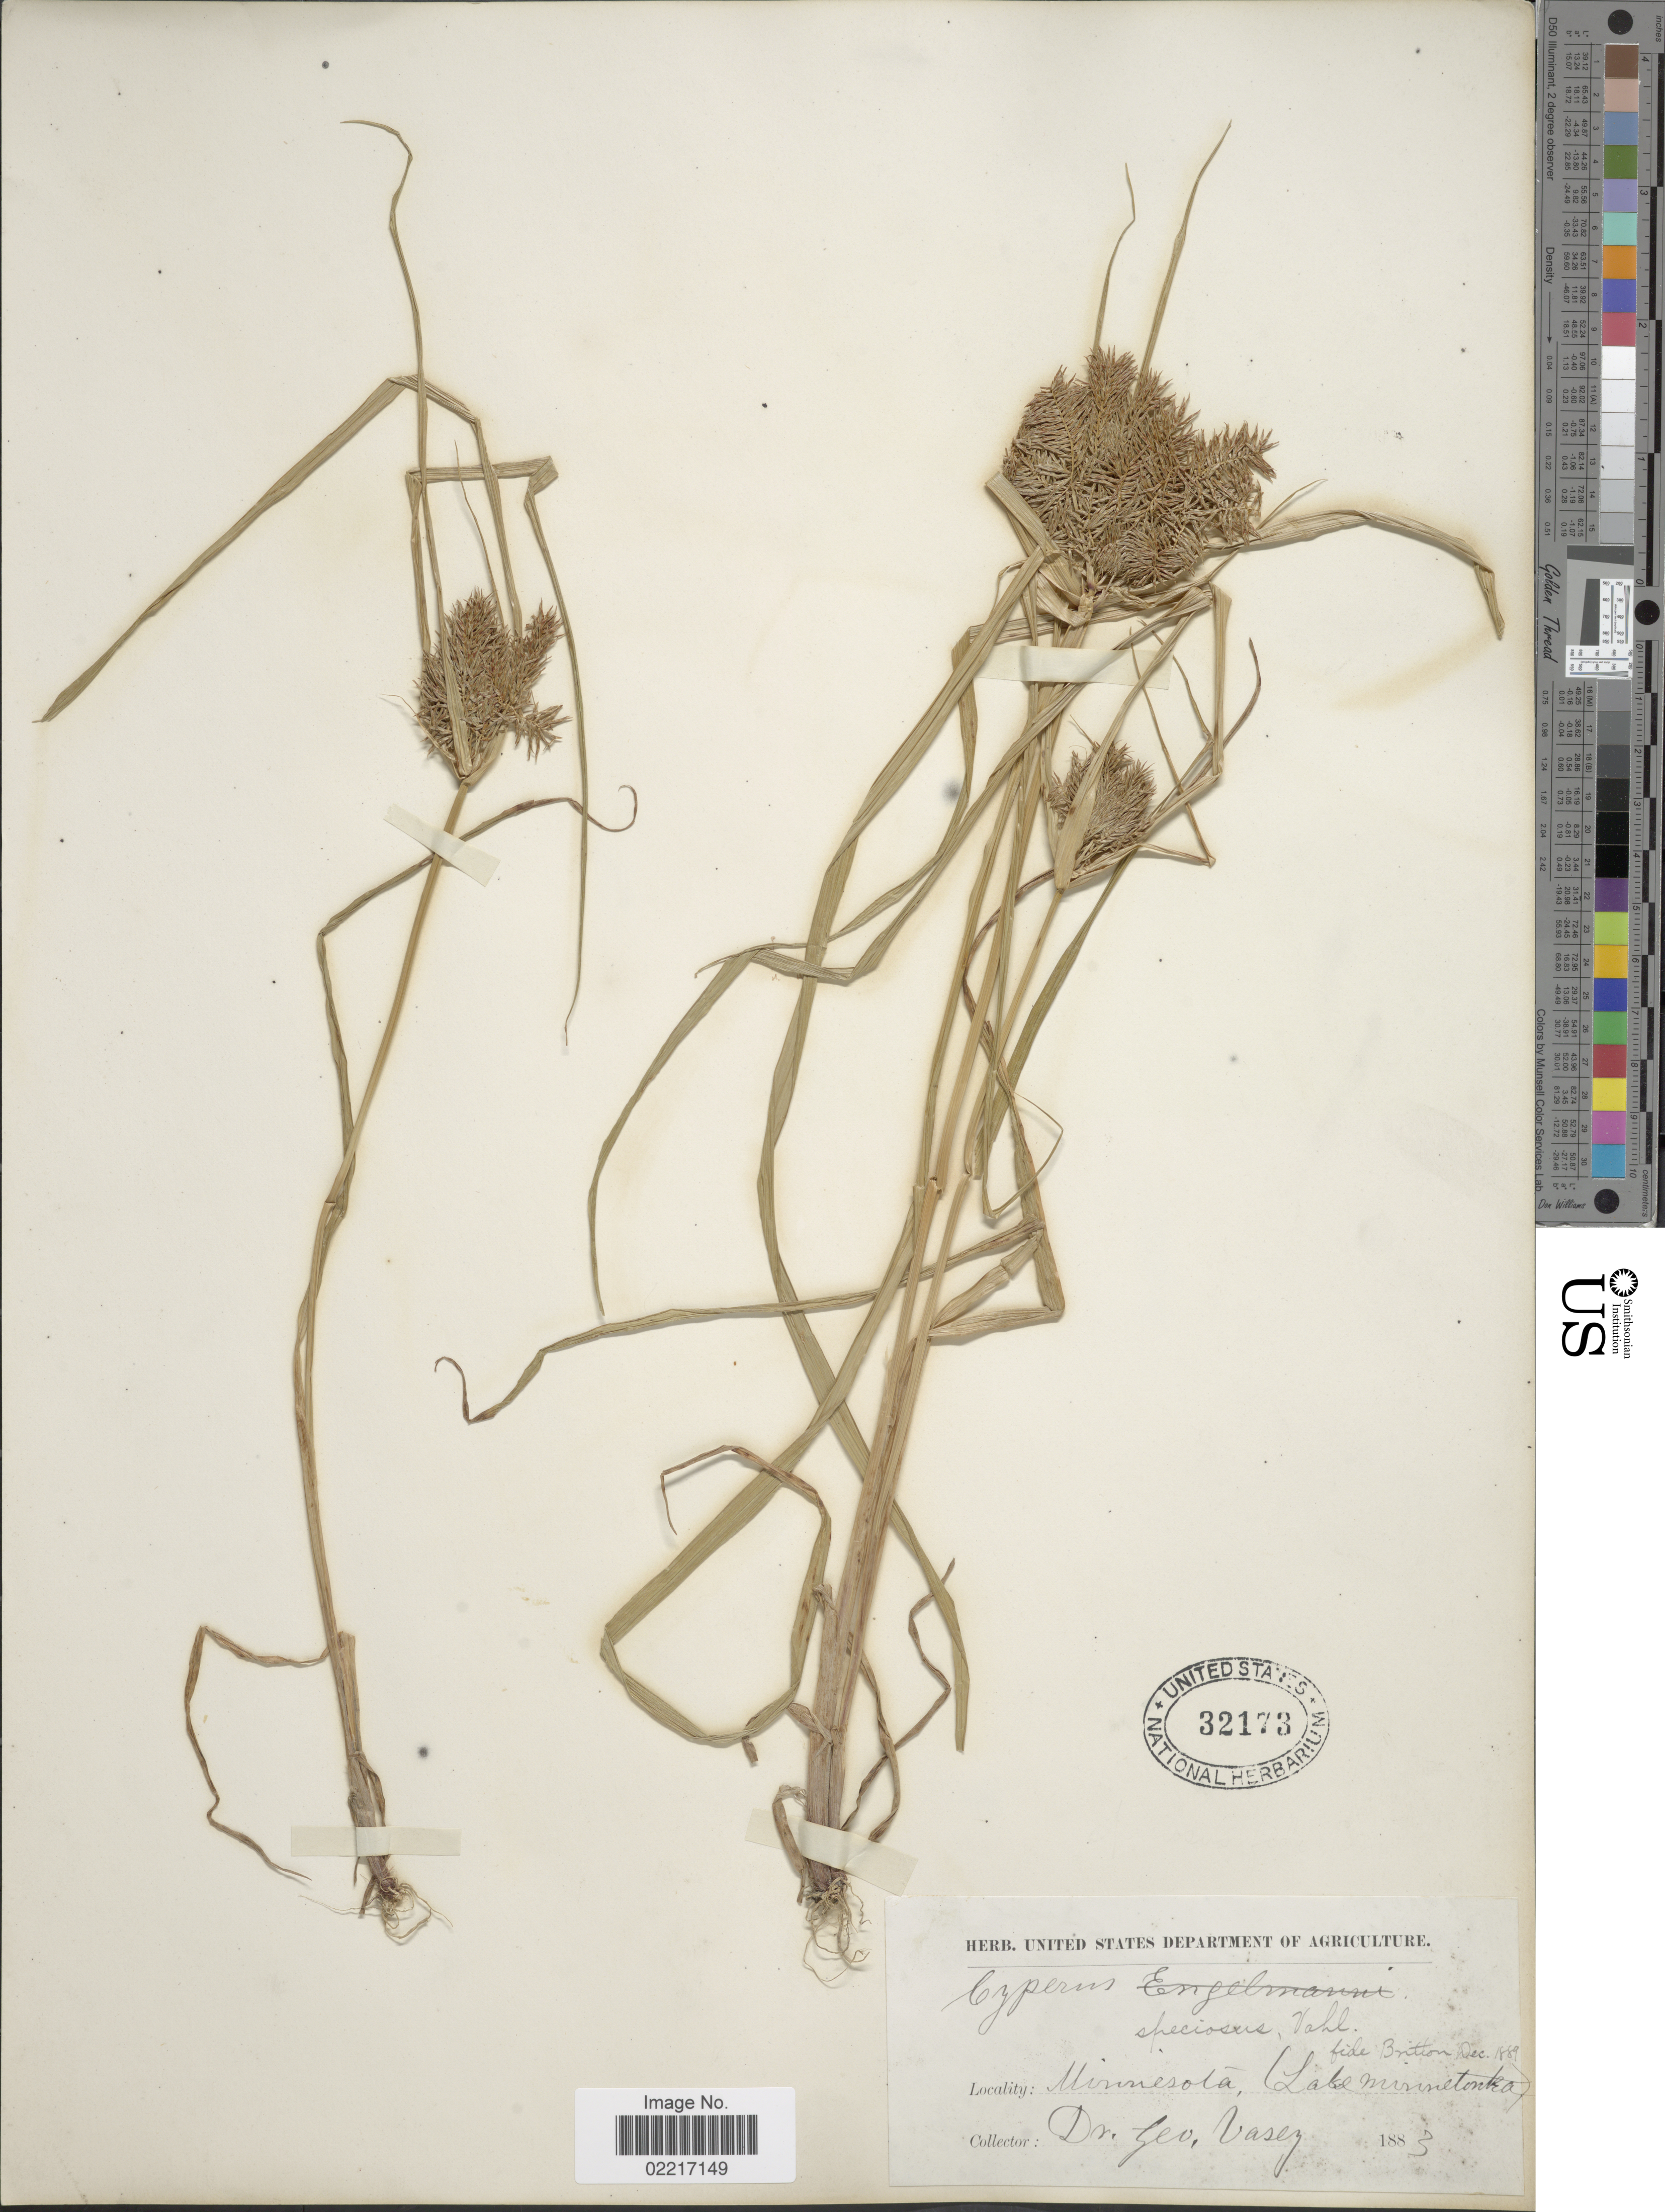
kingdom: Plantae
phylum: Tracheophyta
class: Liliopsida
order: Poales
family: Cyperaceae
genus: Cyperus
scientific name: Cyperus odoratus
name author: L.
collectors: G. Vasey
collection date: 1883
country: United States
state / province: Minnesota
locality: Lake Minnetonka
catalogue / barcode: US 32173